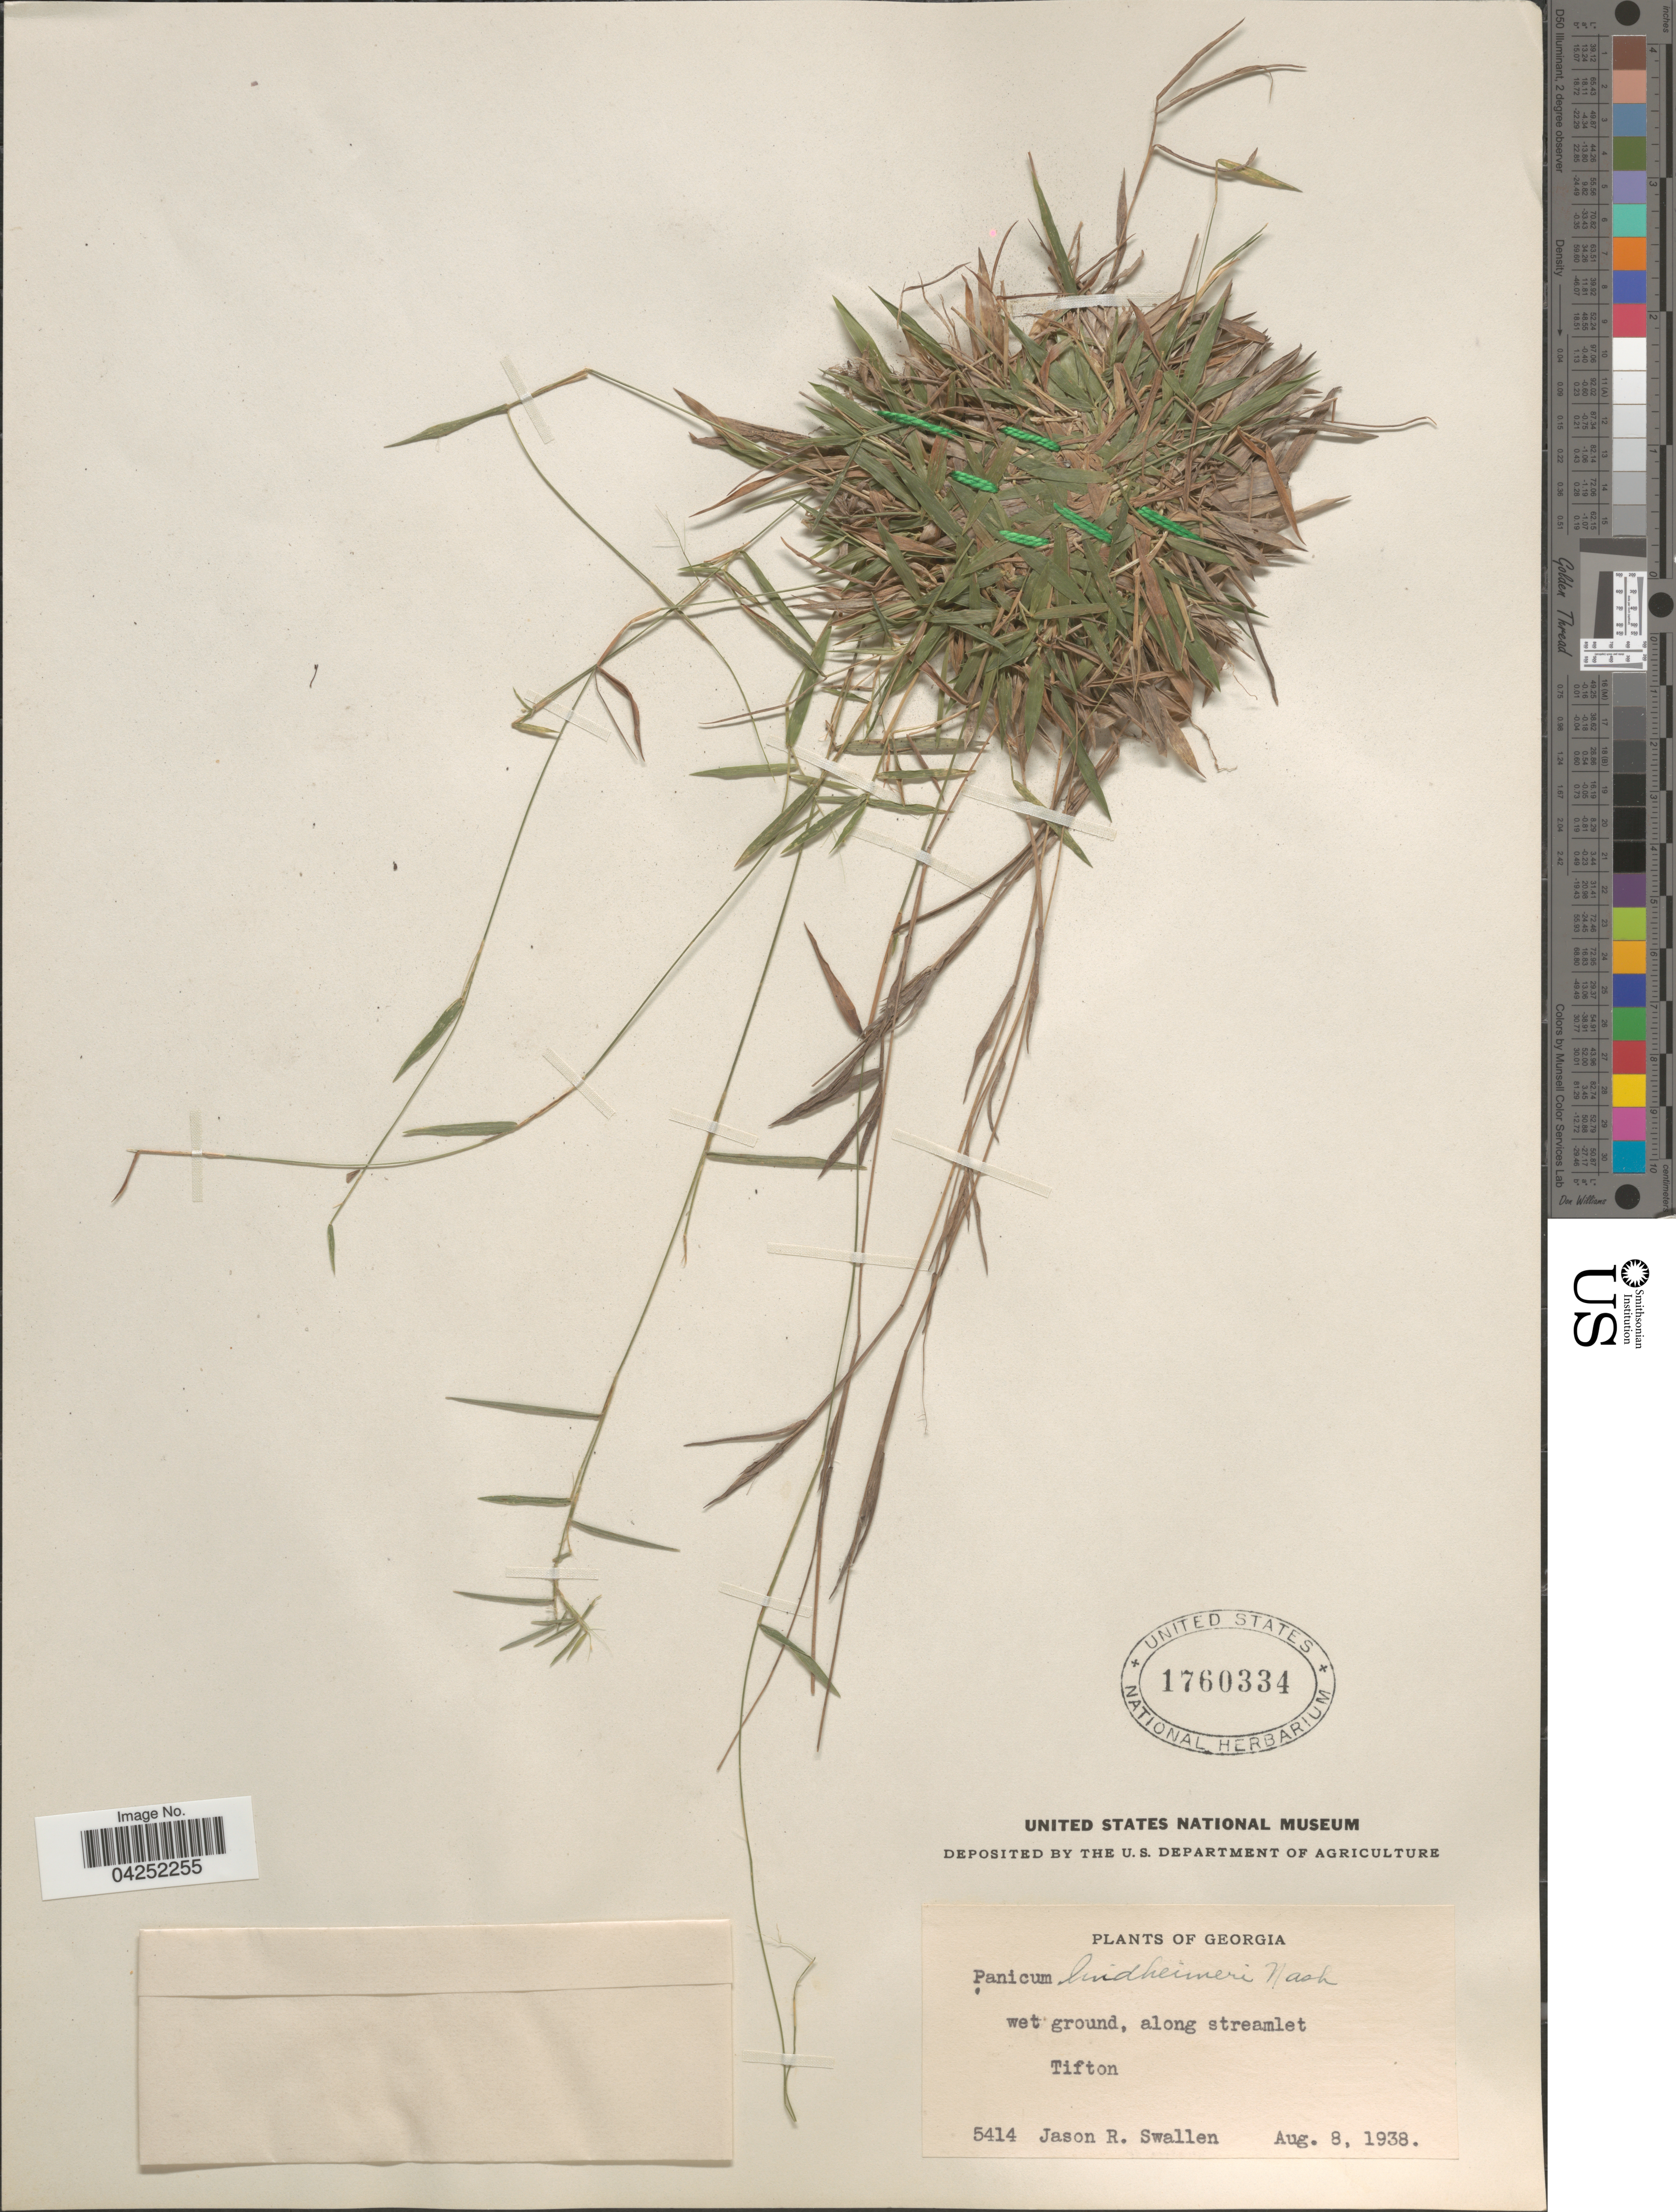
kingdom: Plantae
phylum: Tracheophyta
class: Liliopsida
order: Poales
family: Poaceae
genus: Dichanthelium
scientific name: Dichanthelium acuminatum var. lindheimeri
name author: (Nash) Gould & C.A. Clark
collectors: J. R. Swallen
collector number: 5414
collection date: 1938-08-08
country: United States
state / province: Georgia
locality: Wet ground, along streamlet. Tifton.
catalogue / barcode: US 1760334